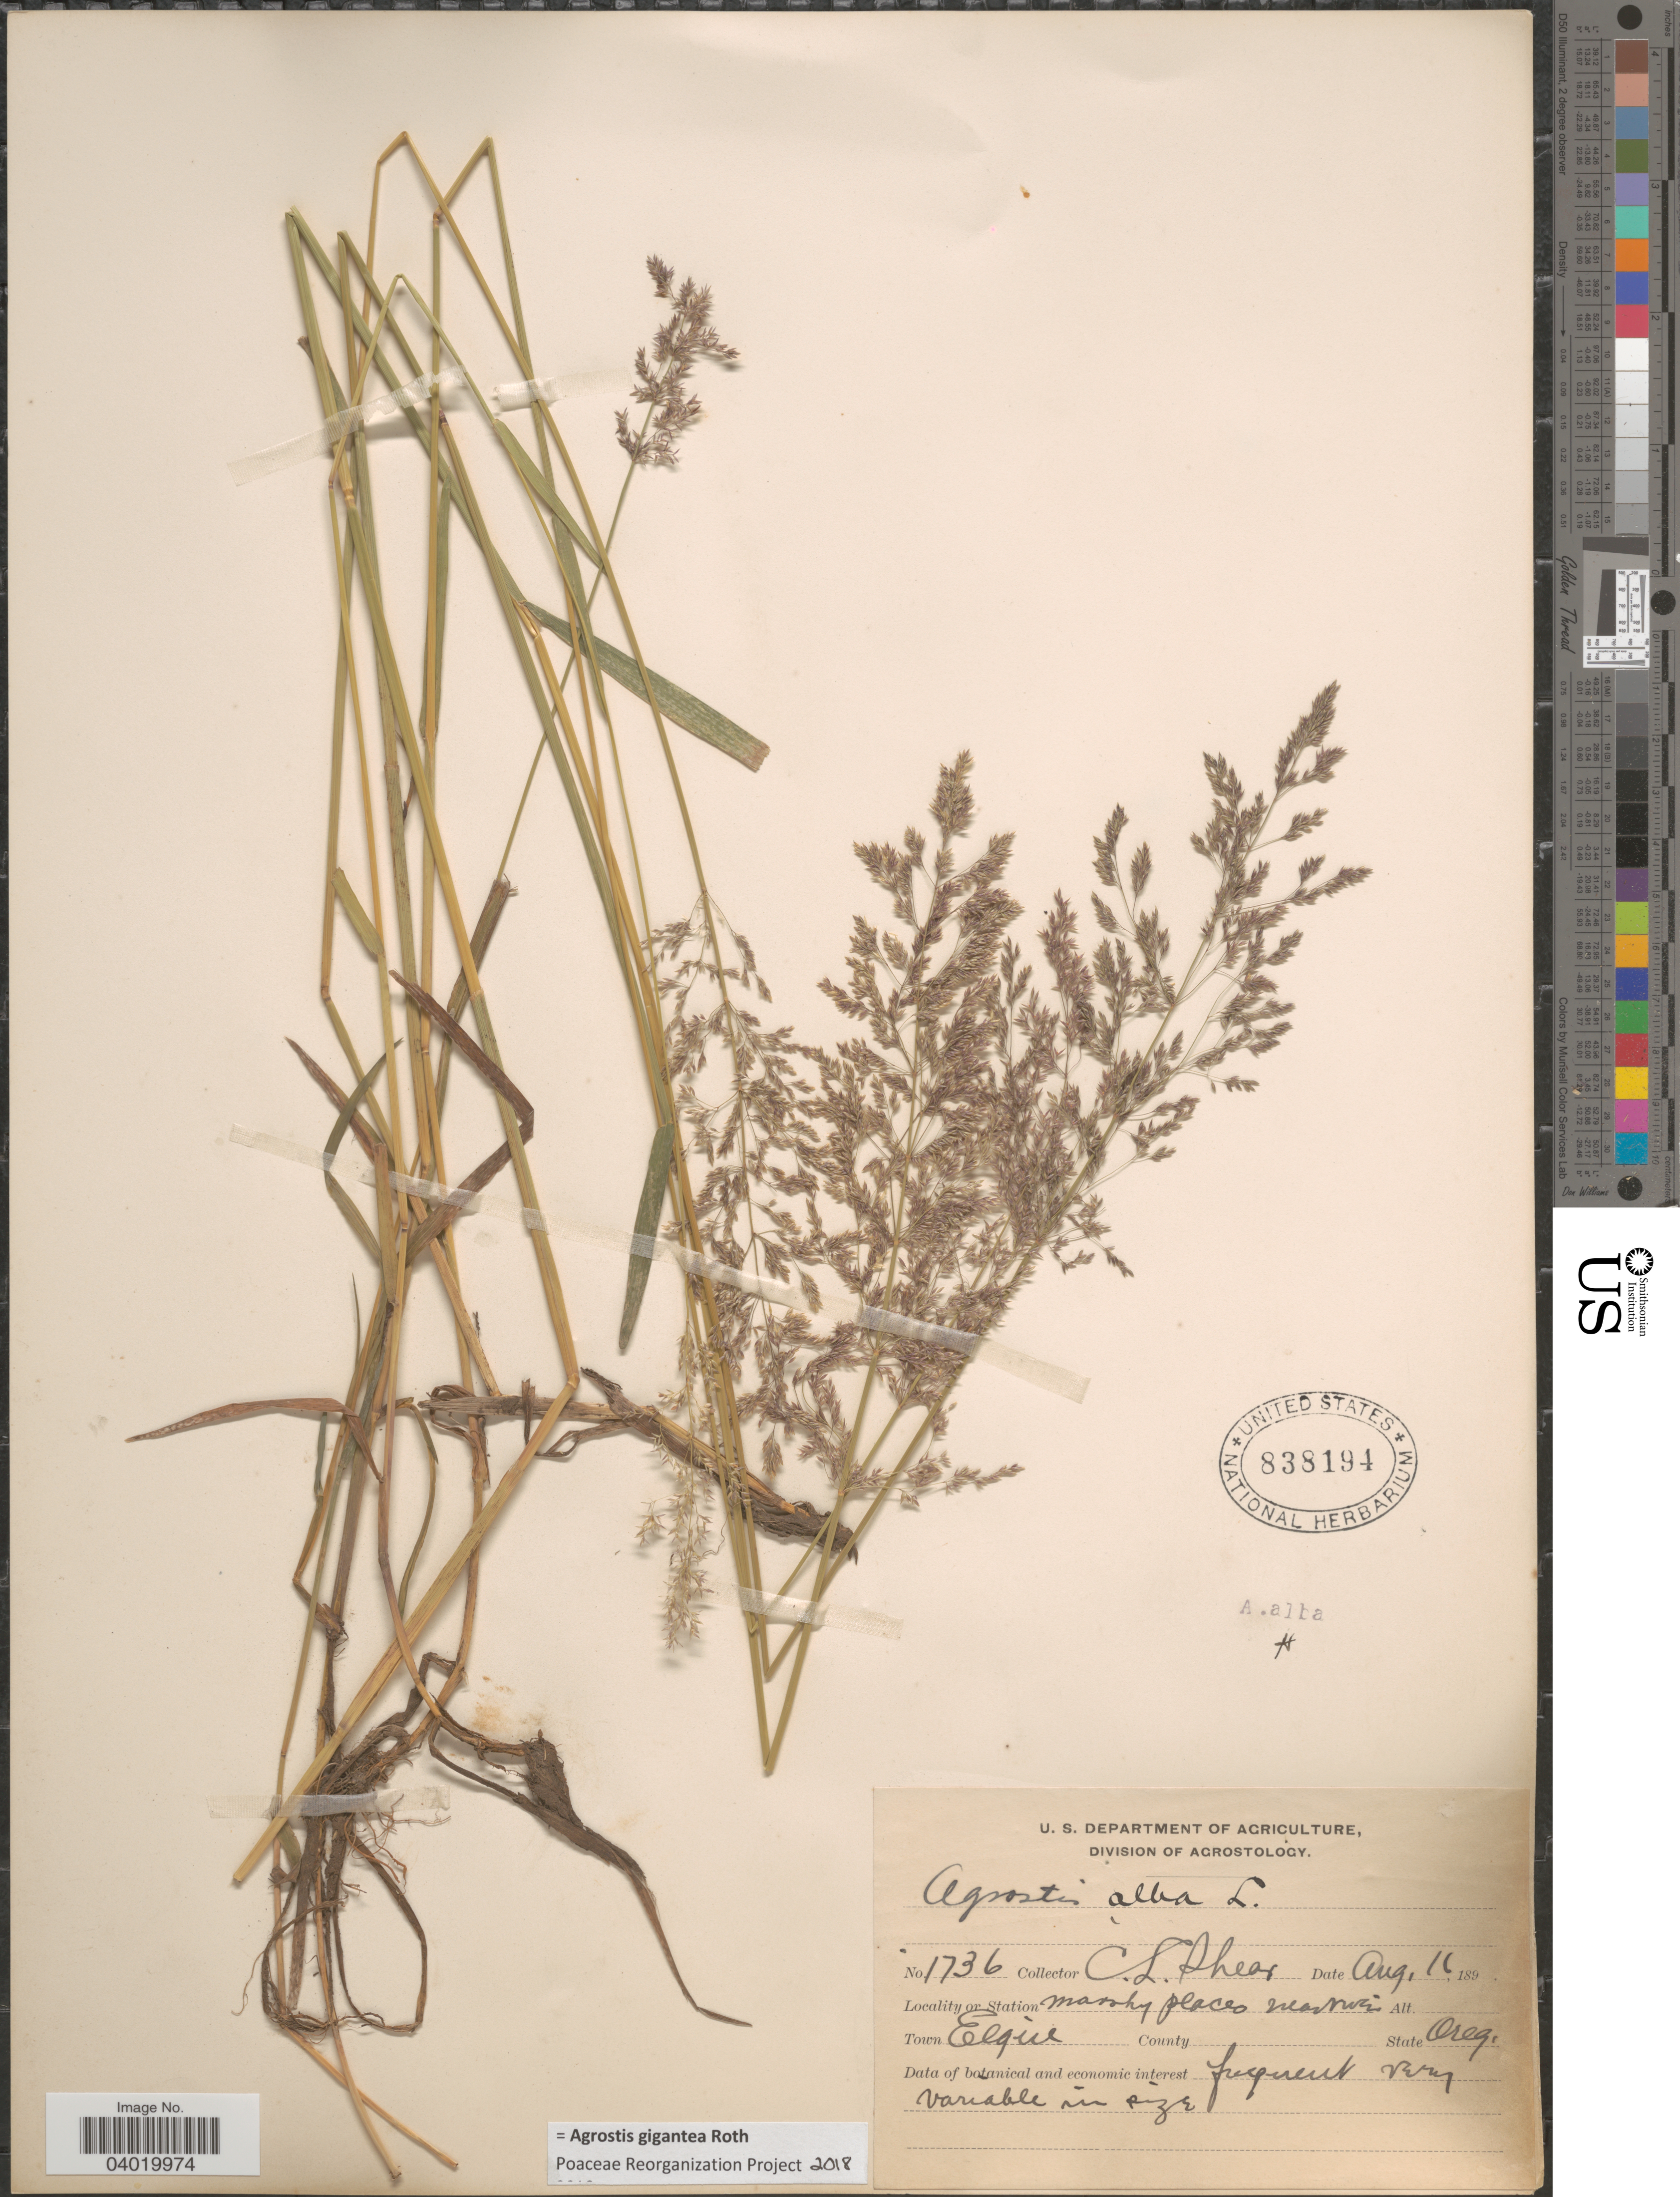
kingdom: Plantae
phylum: Tracheophyta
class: Liliopsida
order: Poales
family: Poaceae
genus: Agrostis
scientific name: Agrostis gigantea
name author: Roth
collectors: C. L. Shear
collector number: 1736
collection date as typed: Aug. 16 189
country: United States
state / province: Oregon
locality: Station marshy places near nosi [interpreted]. Town Elgin.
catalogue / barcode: US 838194